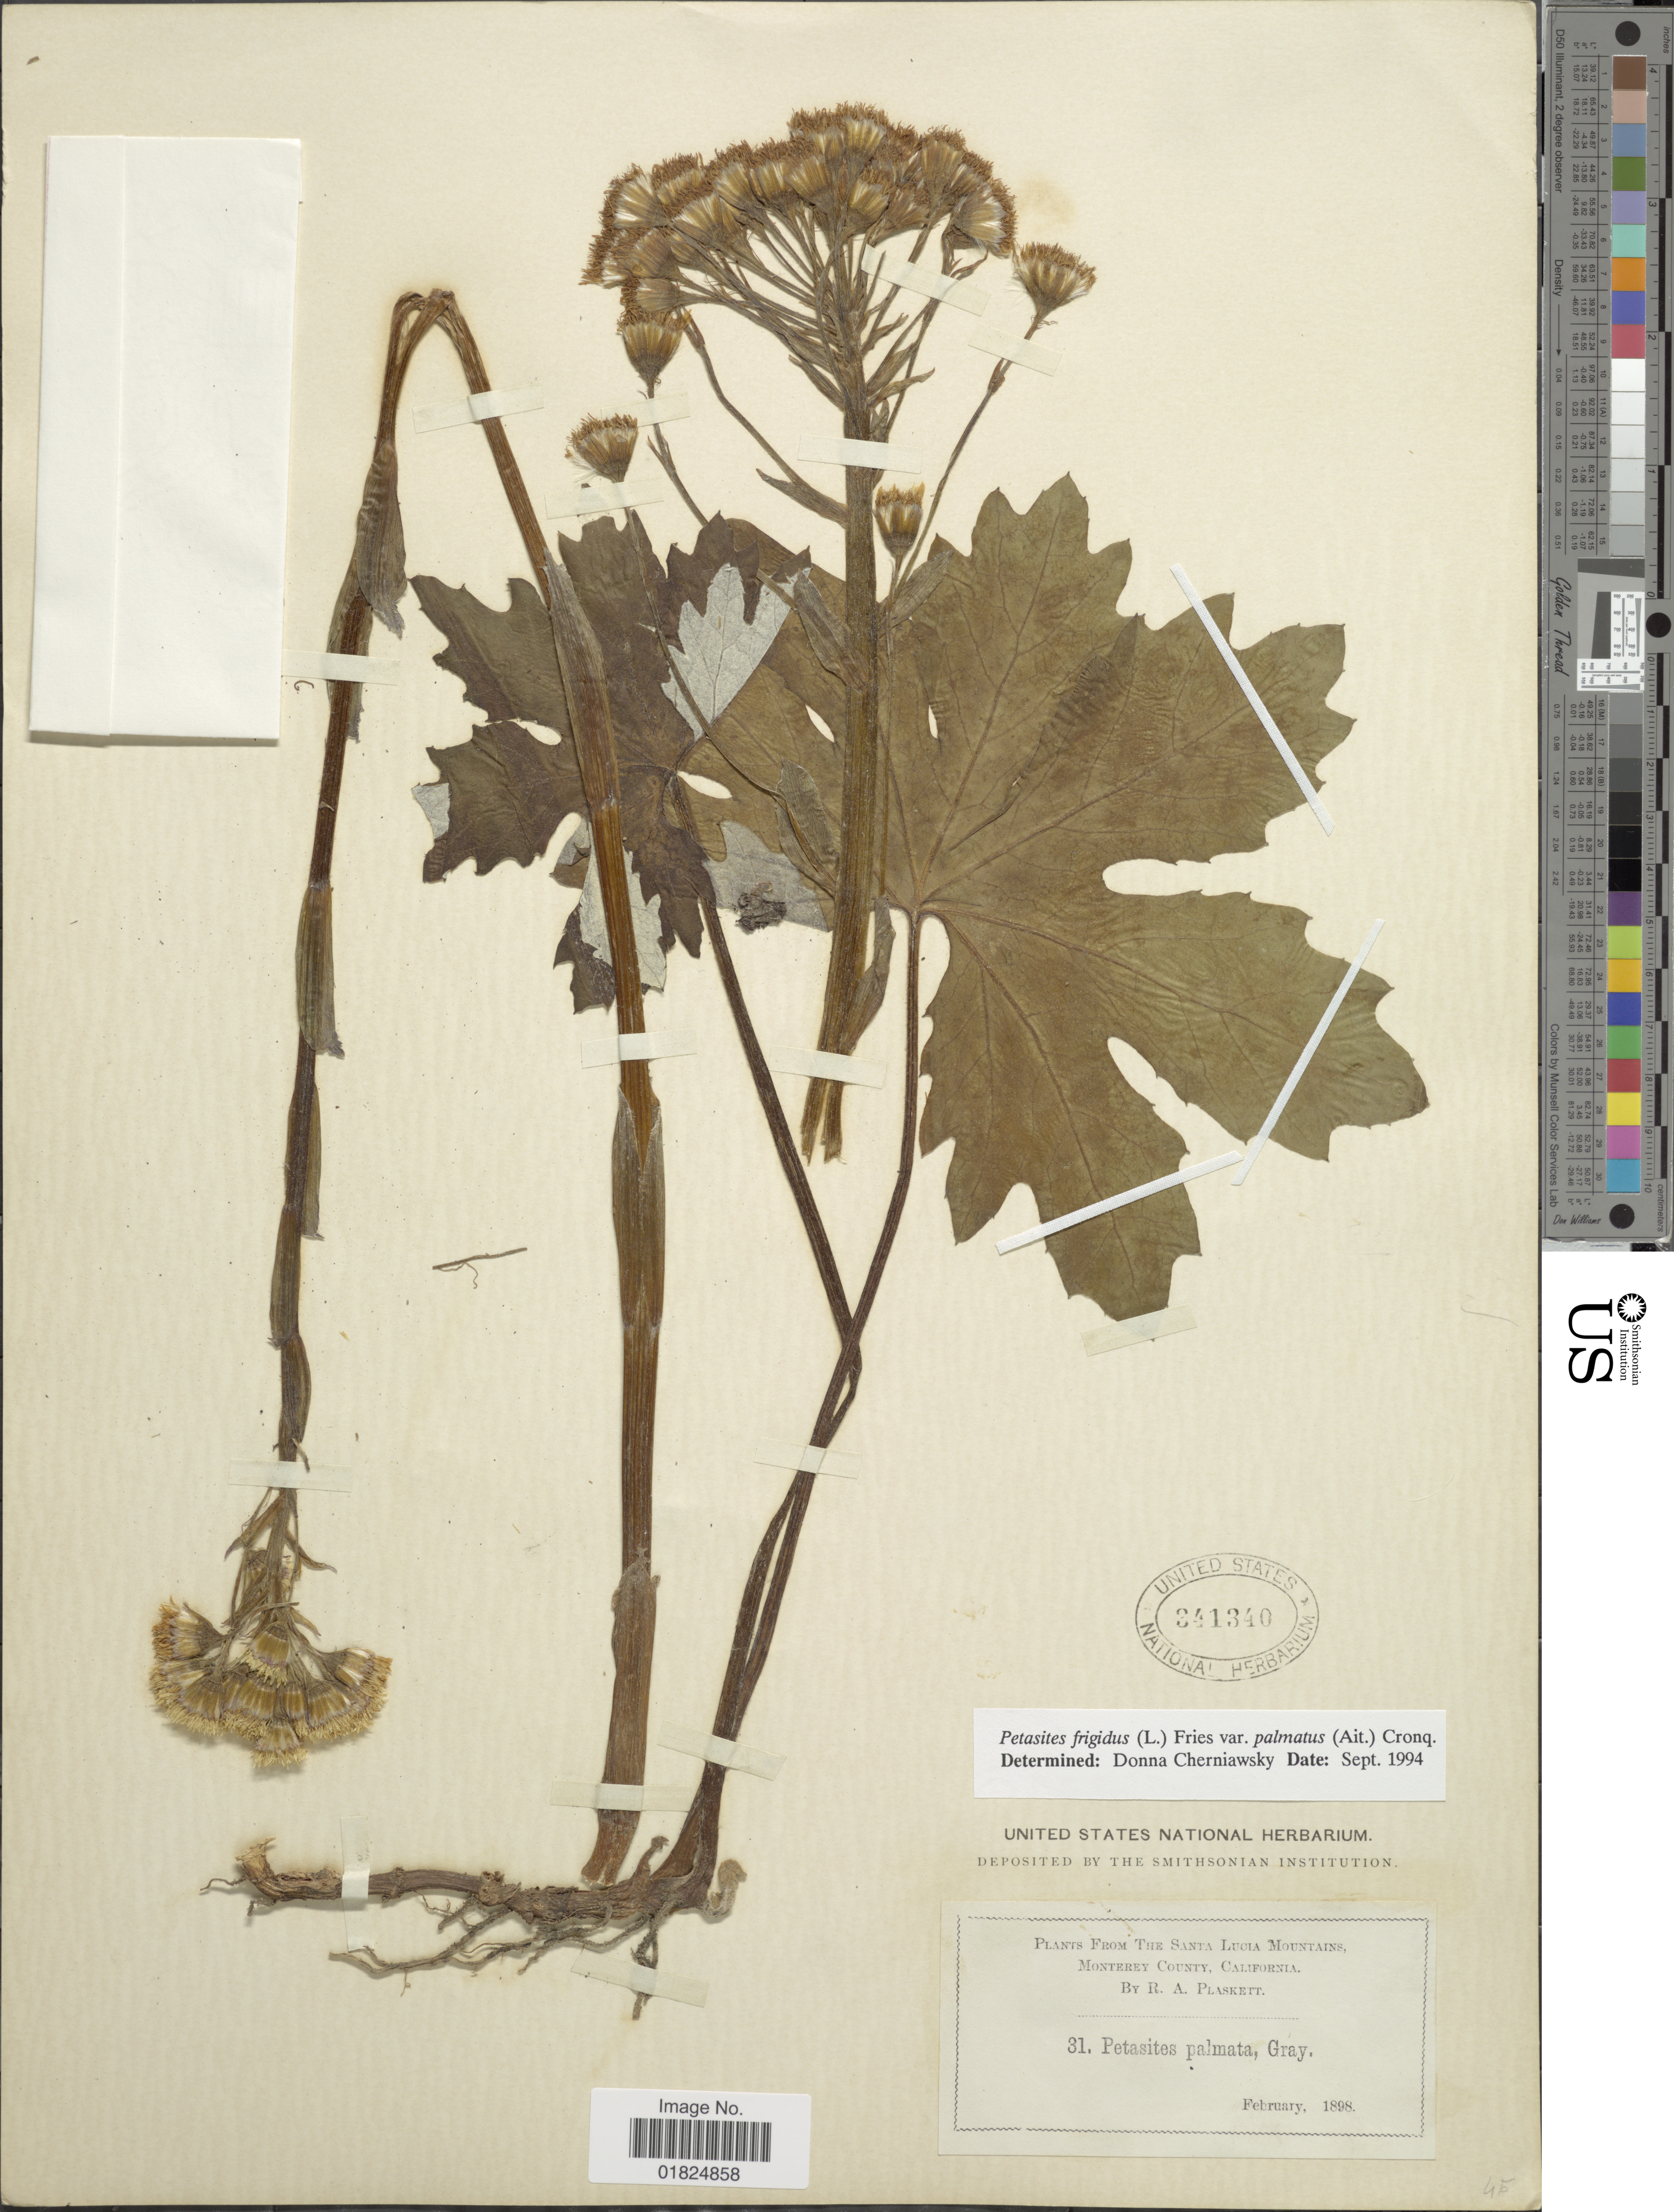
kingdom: Plantae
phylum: Tracheophyta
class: Magnoliopsida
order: Asterales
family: Asteraceae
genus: Petasites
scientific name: Petasites frigidus var. palmatus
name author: (Aiton) Cody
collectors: R. Plaskett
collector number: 31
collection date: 1898-02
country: United States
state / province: California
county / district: Monterey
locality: The Santa Lucia Mountains, Monterey County, California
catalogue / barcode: US 341340